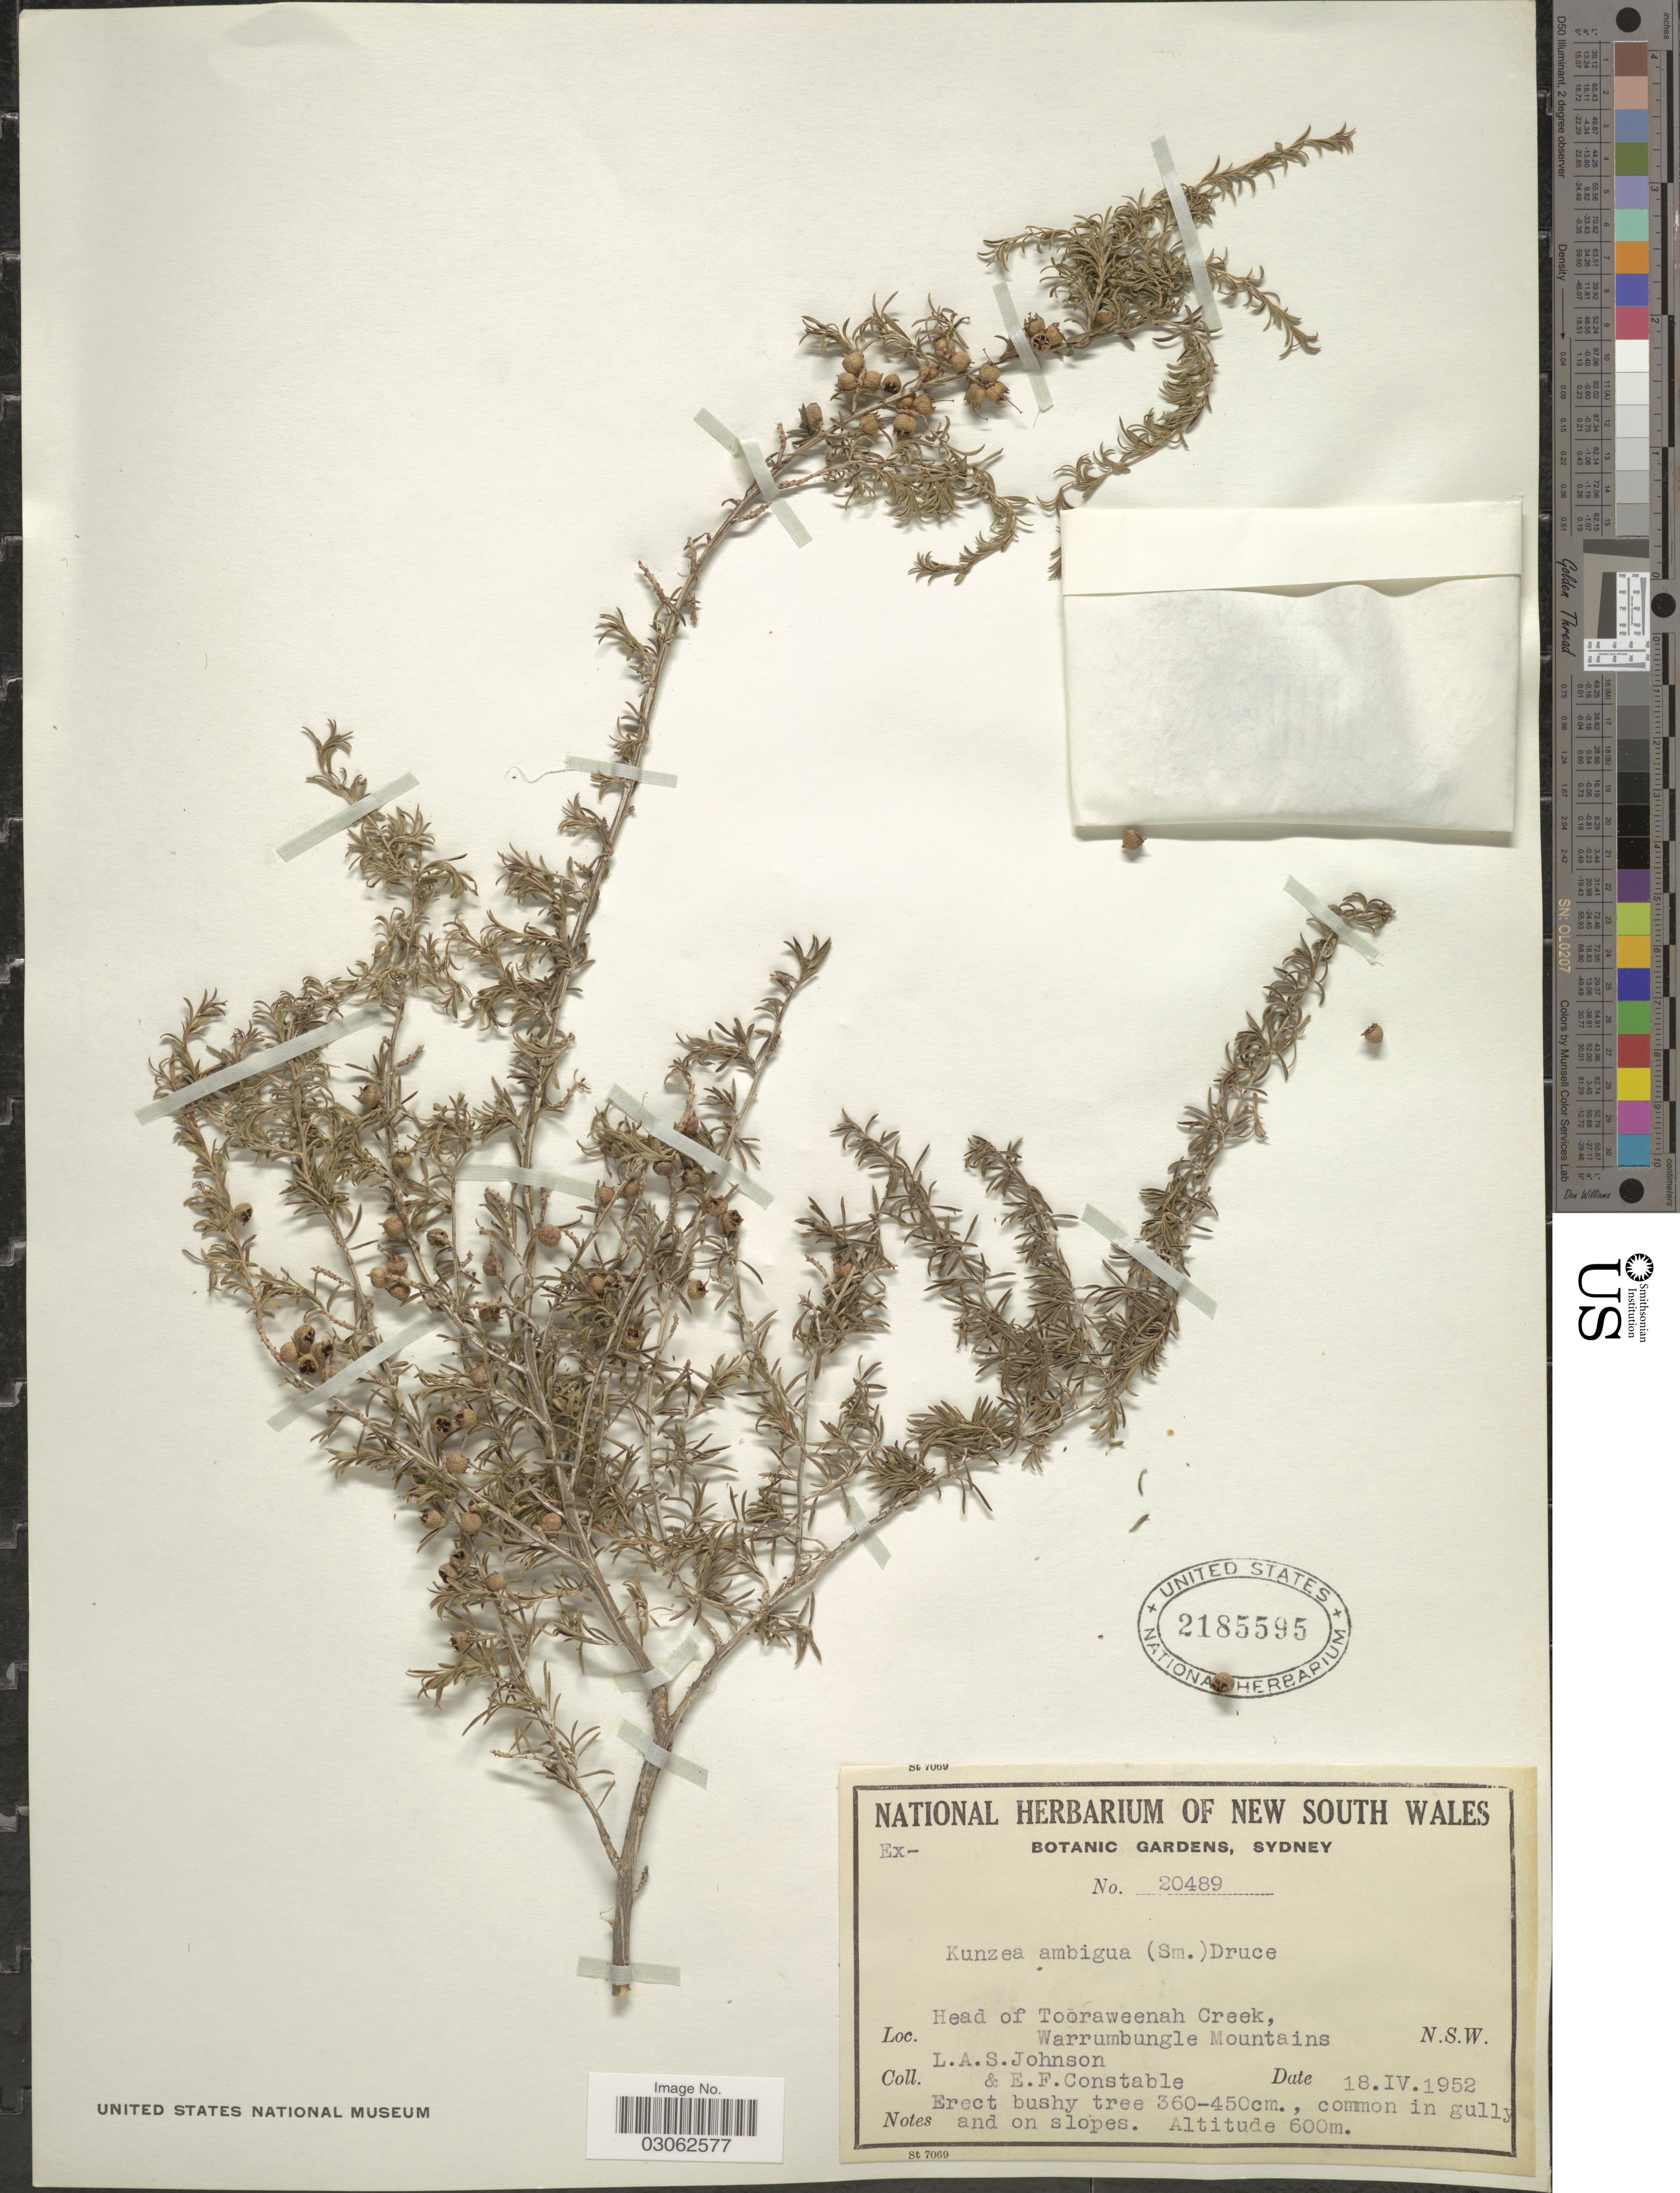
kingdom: Plantae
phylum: Tracheophyta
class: Magnoliopsida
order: Myrtales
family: Myrtaceae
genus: Kunzea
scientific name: Kunzea ambigua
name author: (Sm.) Druce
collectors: L. A. S. Johnson & E. F. Constable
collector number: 20489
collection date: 1952-04-18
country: Australia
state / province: New South Wales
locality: Head of Tooraweenah Creek, Warrumbungle Mountains N.S.W.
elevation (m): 600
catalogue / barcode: US 2185595